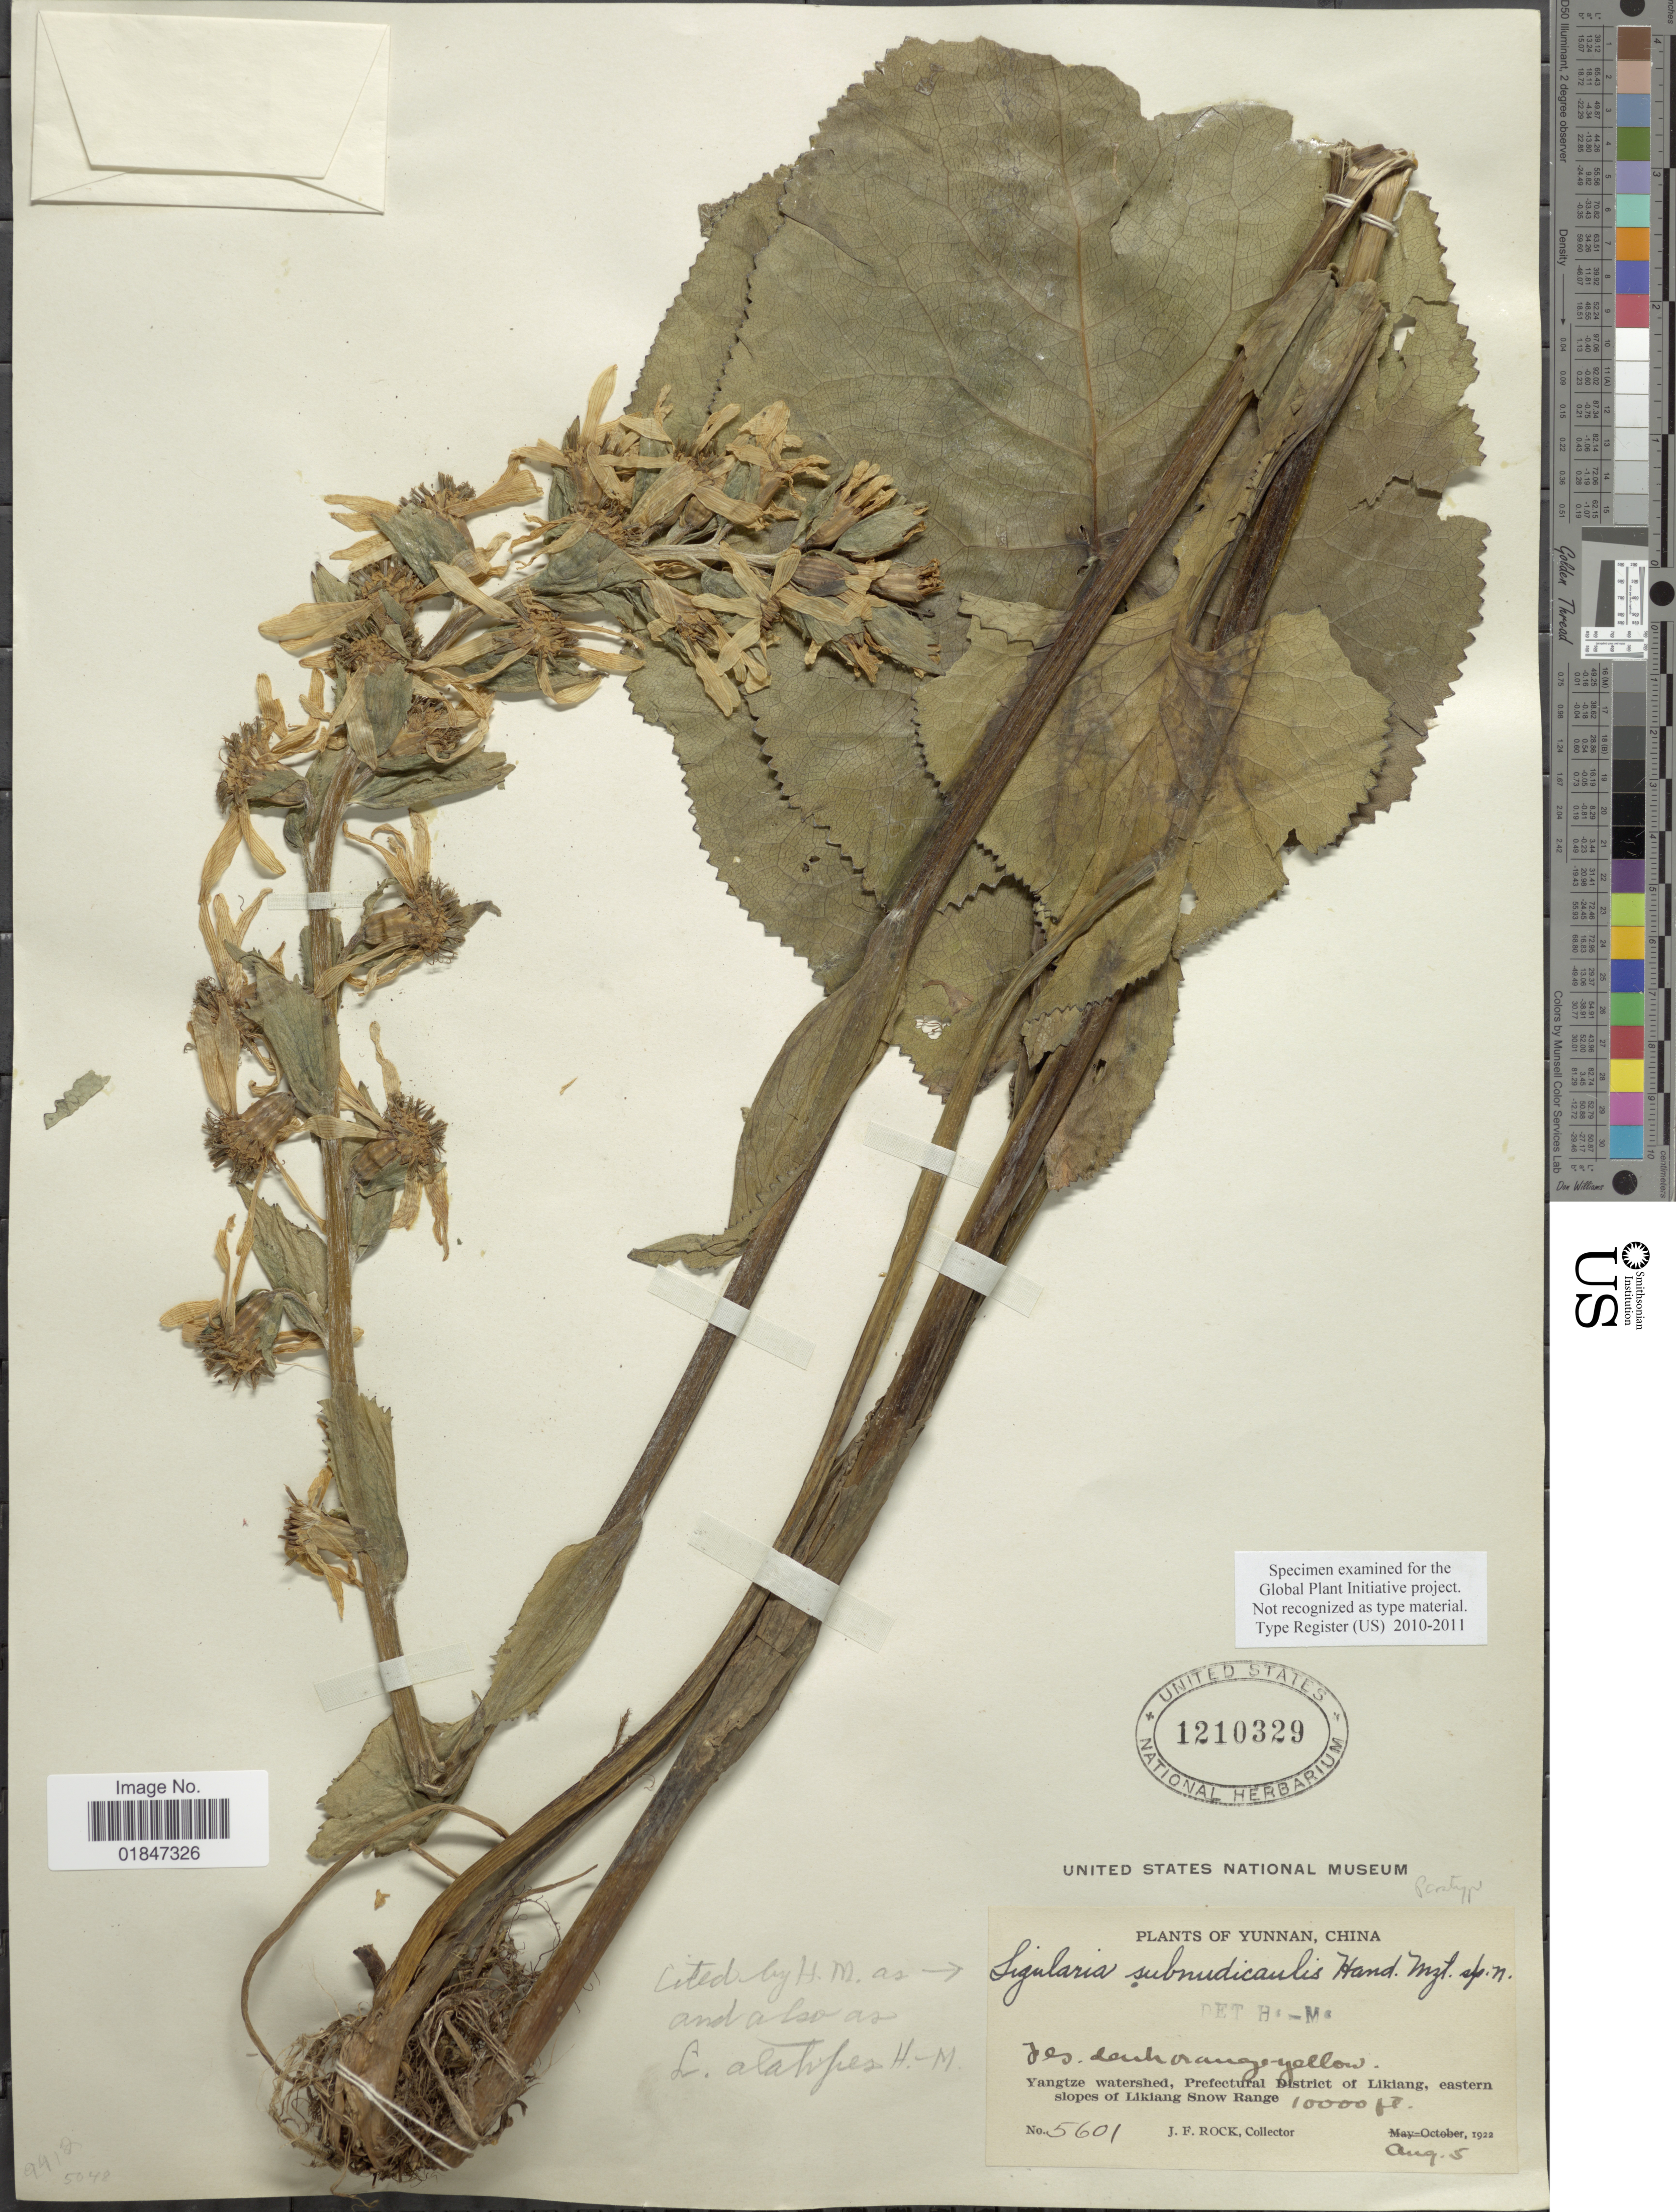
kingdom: Plantae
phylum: Tracheophyta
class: Magnoliopsida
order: Asterales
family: Asteraceae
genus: Ligularia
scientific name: Ligularia kanaitzensis var. subnudicaulis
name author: (Hand.-Mazz.) S.W. liu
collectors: J. Rock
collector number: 5601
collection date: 1922-08-05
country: China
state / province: Yunnan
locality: Yangtze watershed, Prefectural Distrcit of Likiang, eastern slopes of Likiang Snow Range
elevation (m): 3048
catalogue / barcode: US 1210329